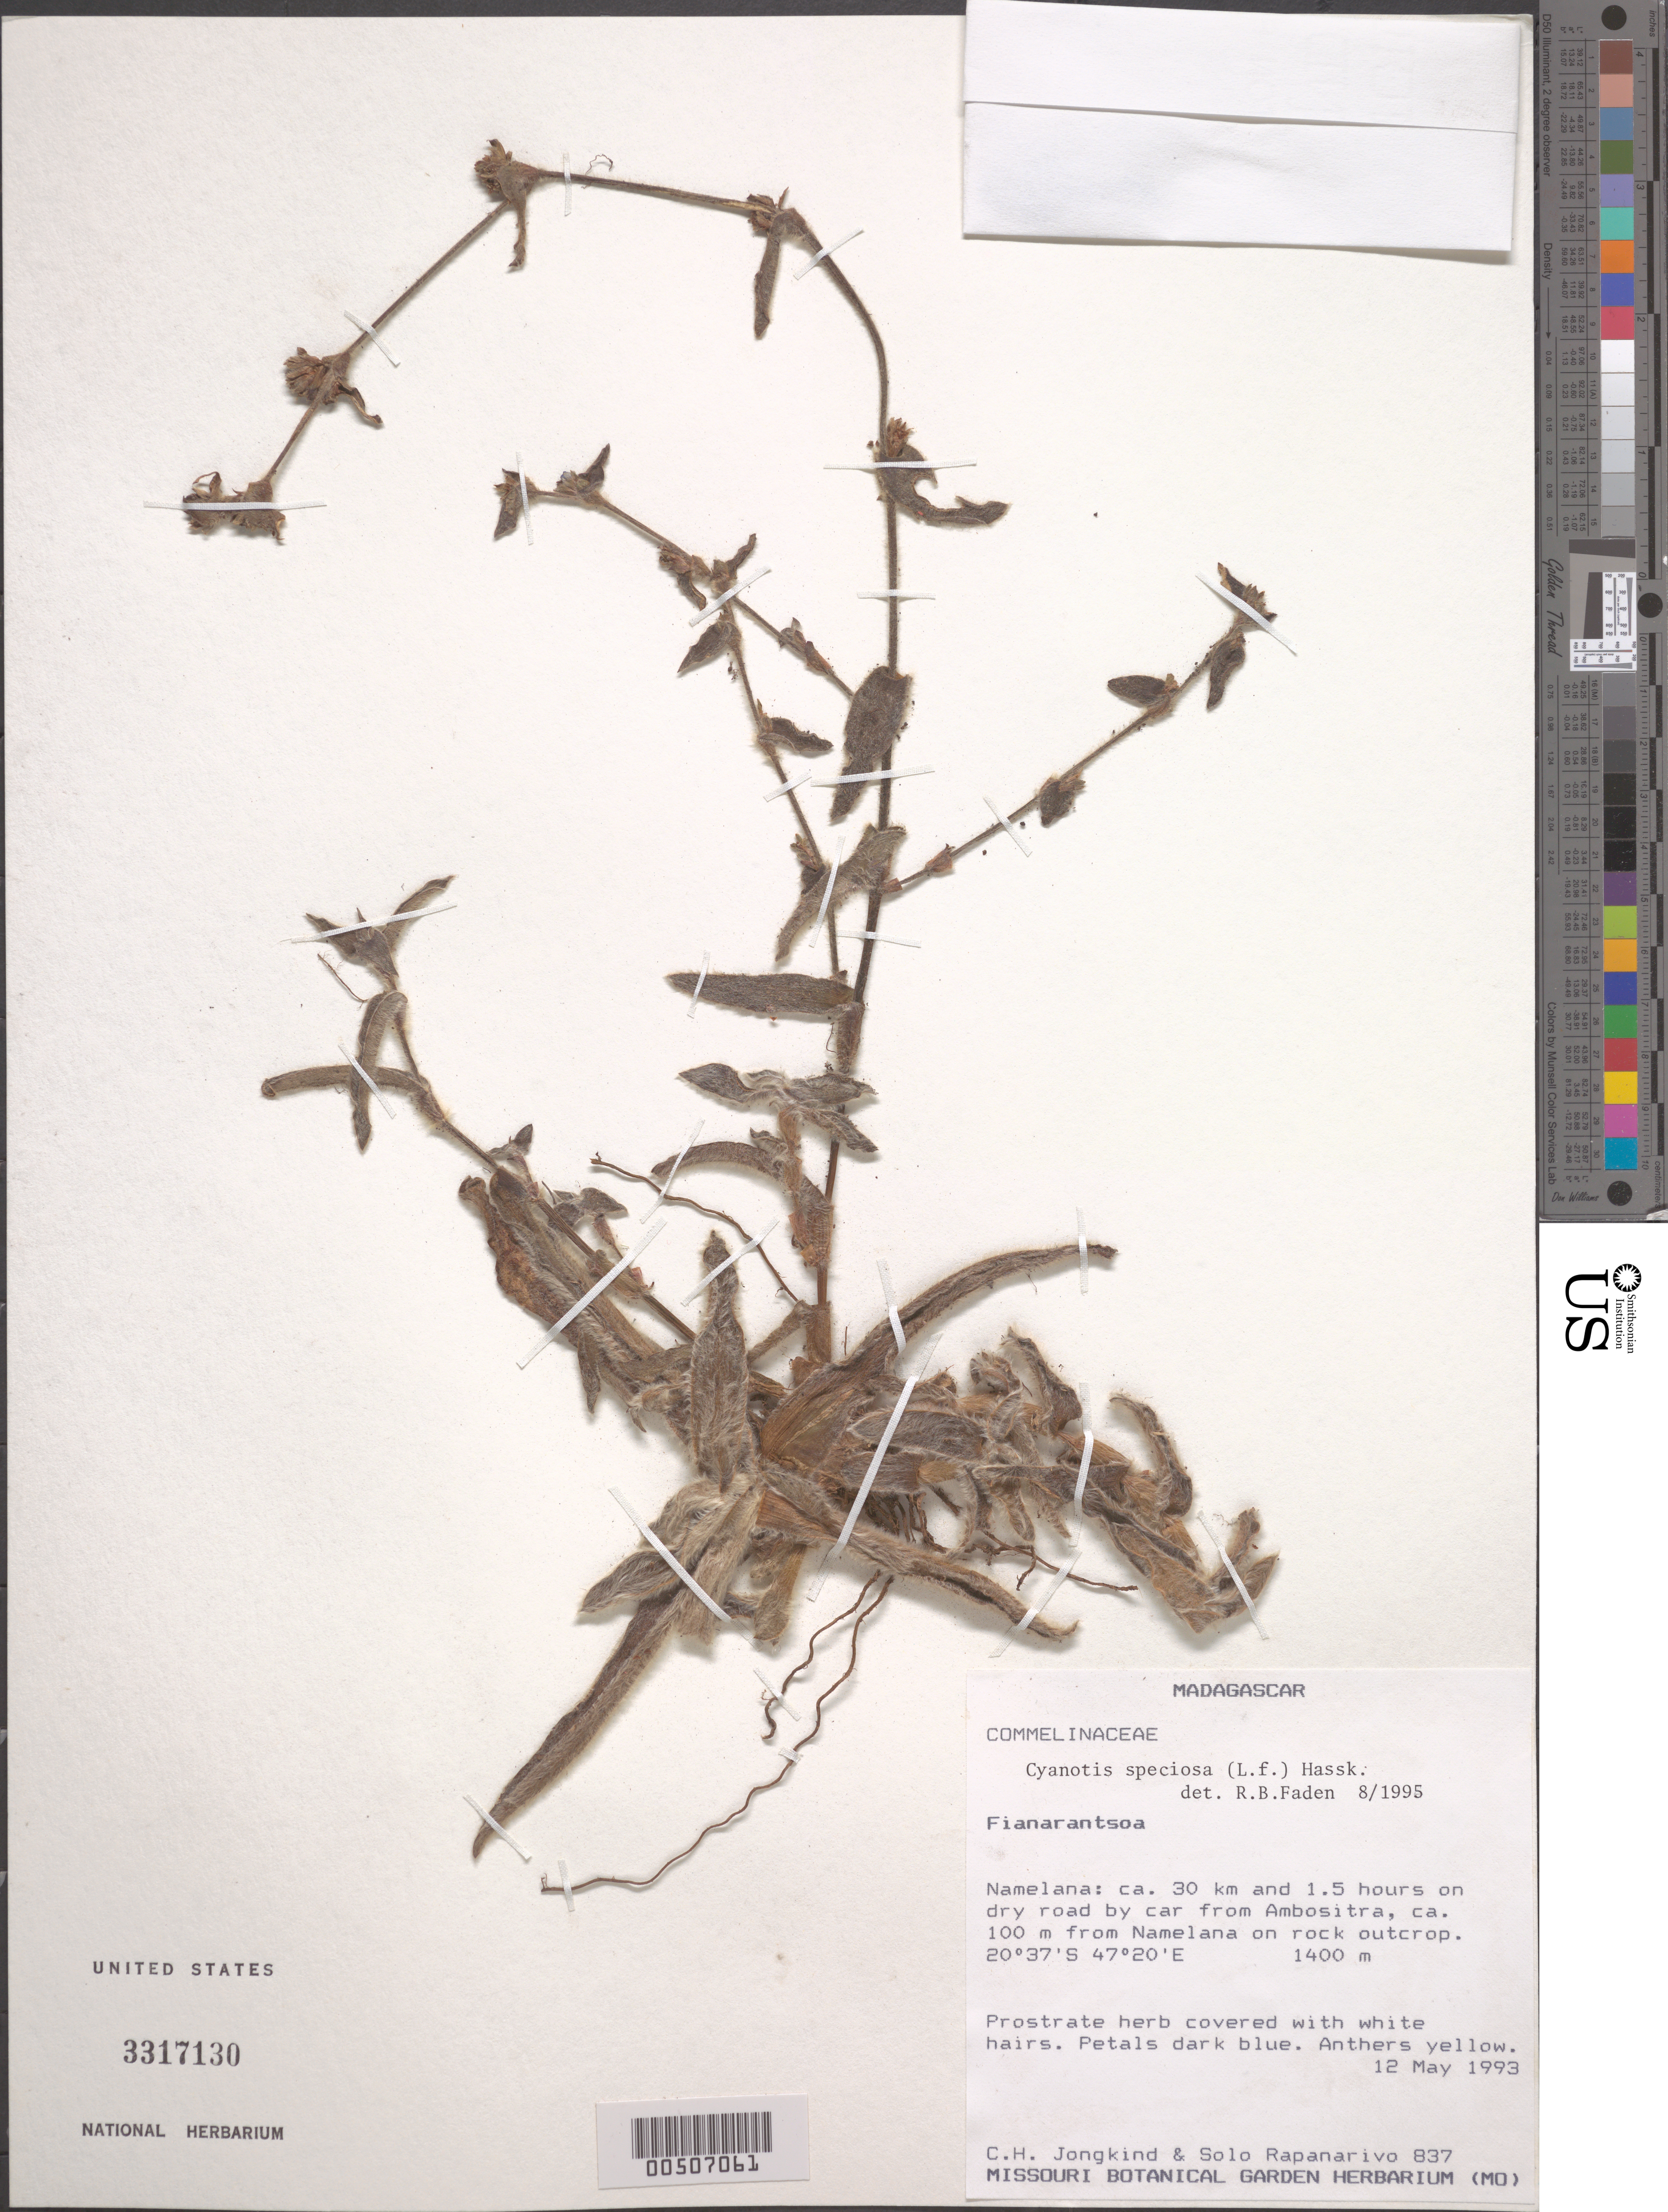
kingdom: Plantae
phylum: Tracheophyta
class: Liliopsida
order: Commelinales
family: Commelinaceae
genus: Cyanotis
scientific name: Cyanotis speciosa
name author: (L. f.) Hassk.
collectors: C. C. Jongkind & S. Rapanarivo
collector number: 837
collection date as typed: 12 May 1993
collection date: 1993-05-12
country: Madagascar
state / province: Amoron'i Mania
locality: Namelana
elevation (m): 1400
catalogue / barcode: US 3317130